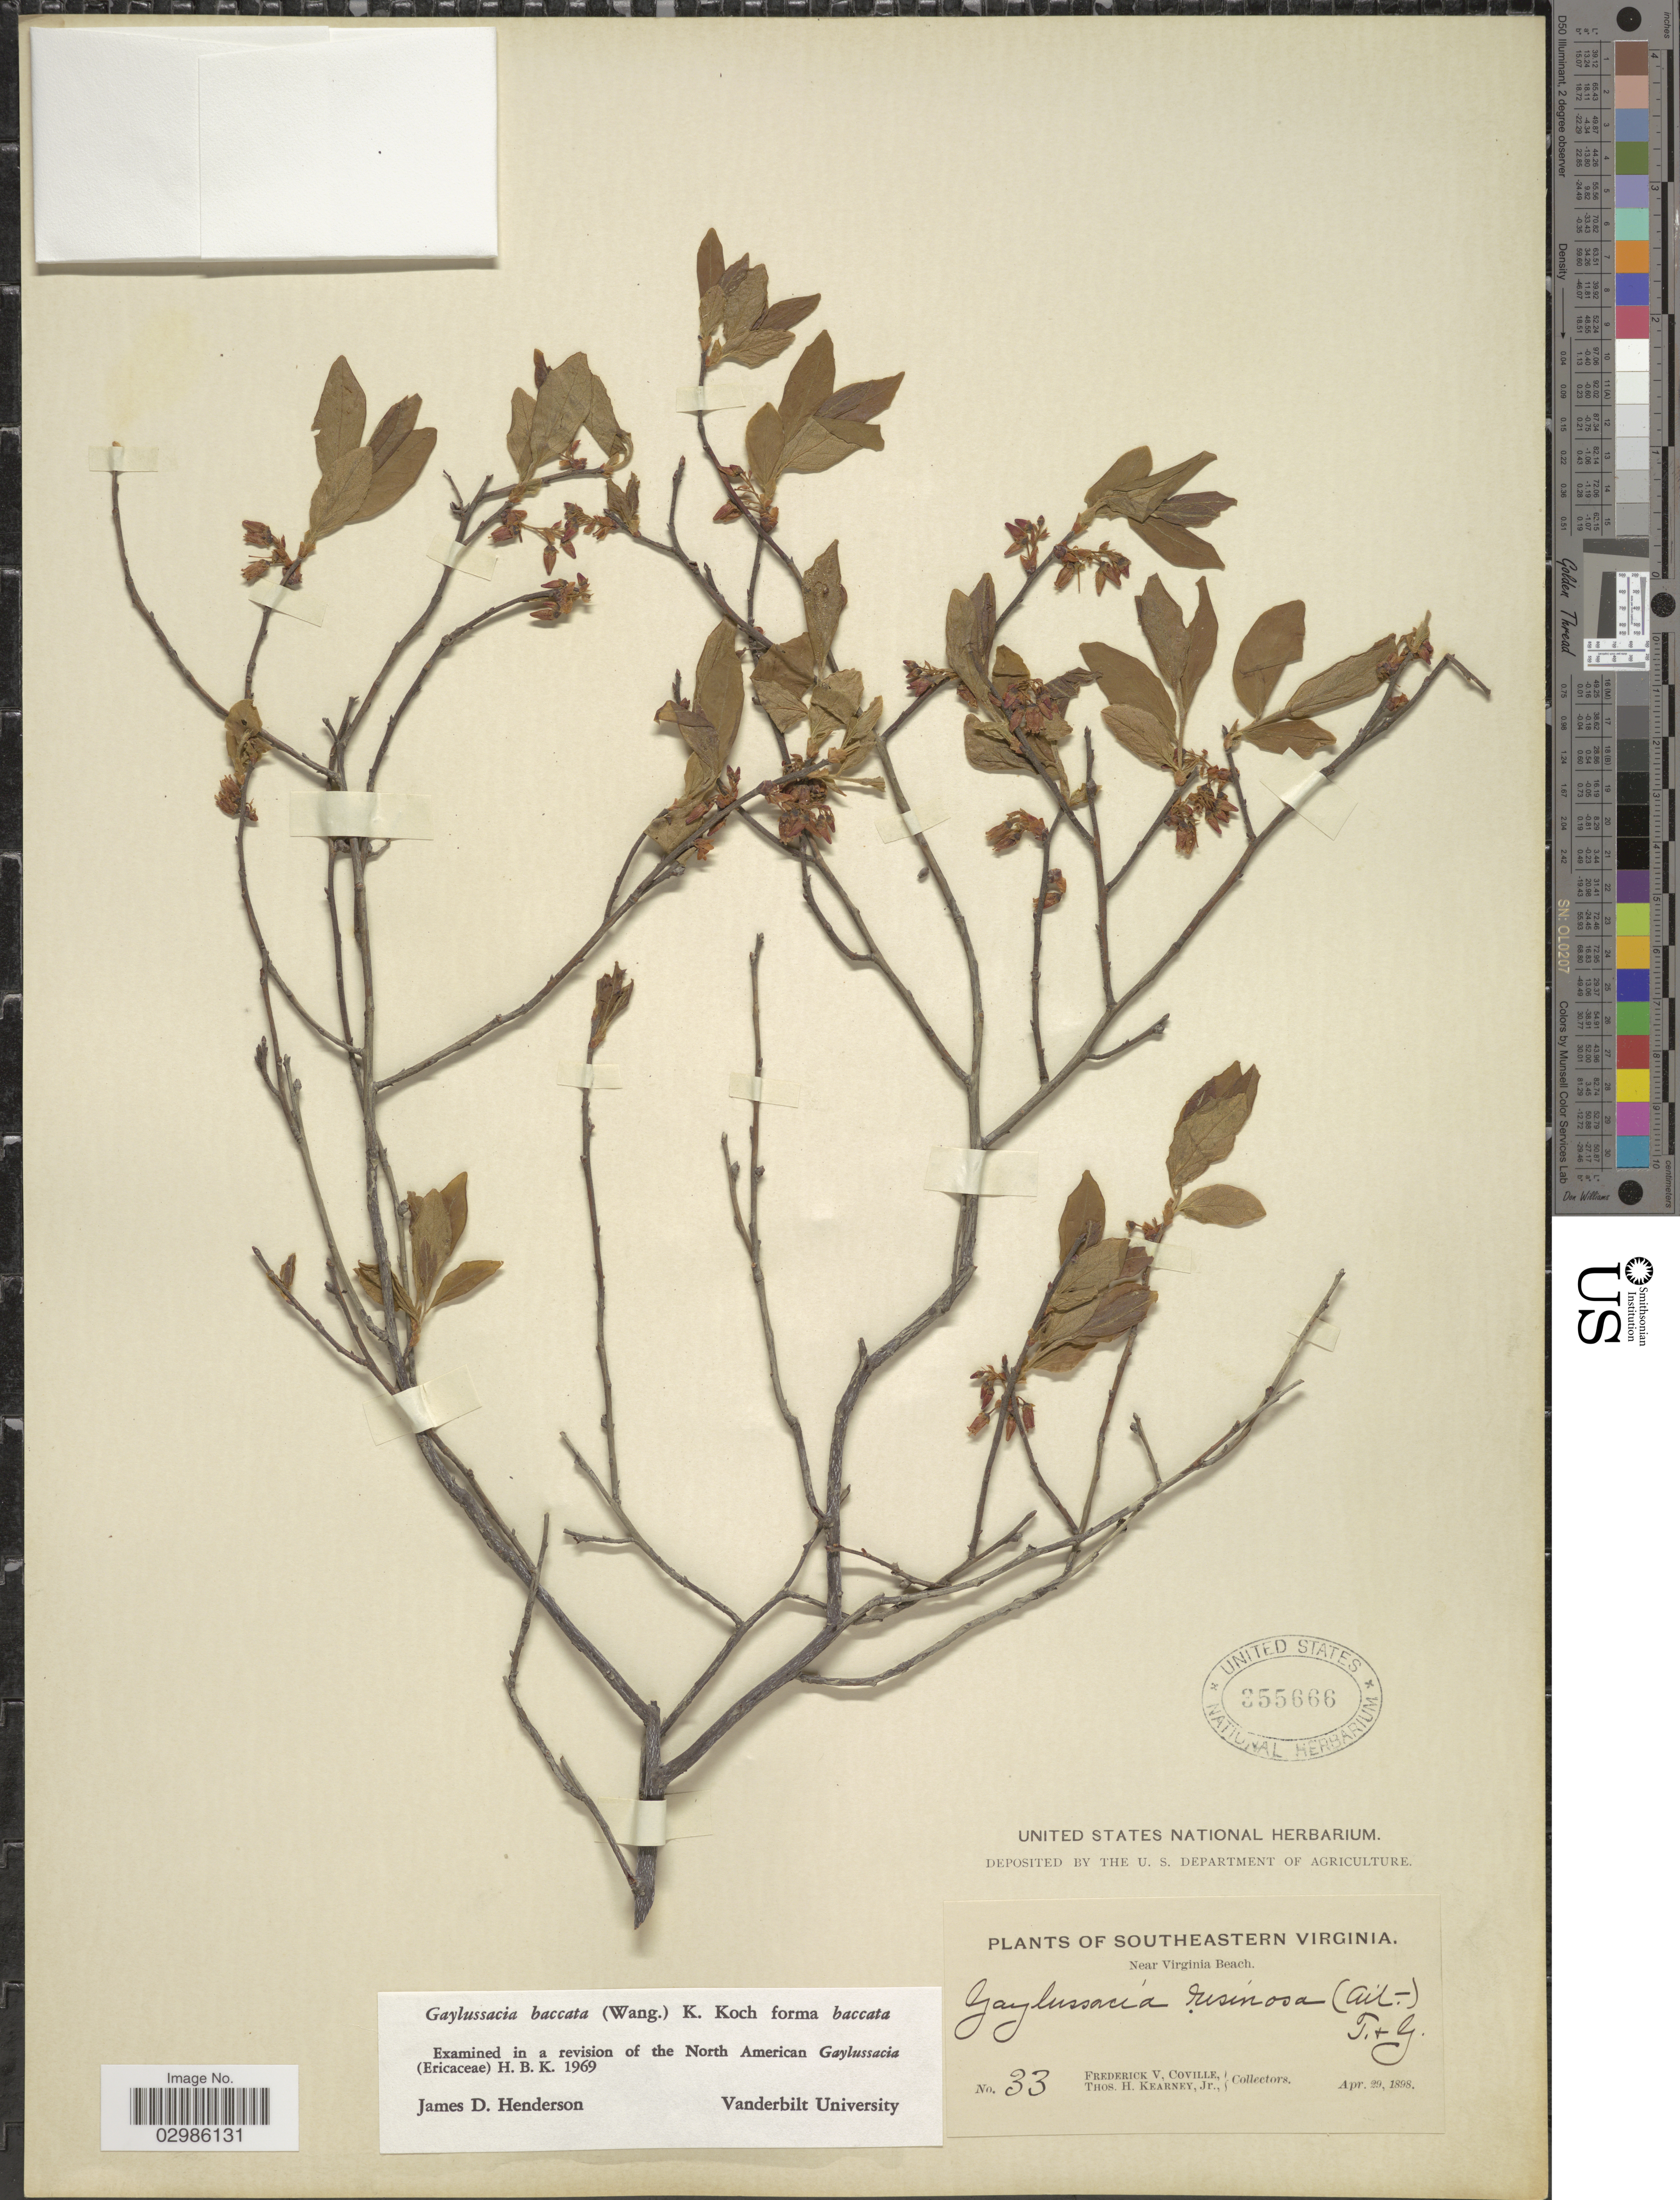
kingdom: Plantae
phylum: Tracheophyta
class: Magnoliopsida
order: Ericales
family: Ericaceae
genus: Gaylussacia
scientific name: Gaylussacia baccata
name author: (Wangenh.) K. Koch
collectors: F. V. Coville & T. H. Kearney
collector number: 33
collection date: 1898-04-29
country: United States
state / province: Virginia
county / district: City of Virginia Beach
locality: Southeastern Virginia. Near Virginia Beach.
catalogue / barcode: US 355666